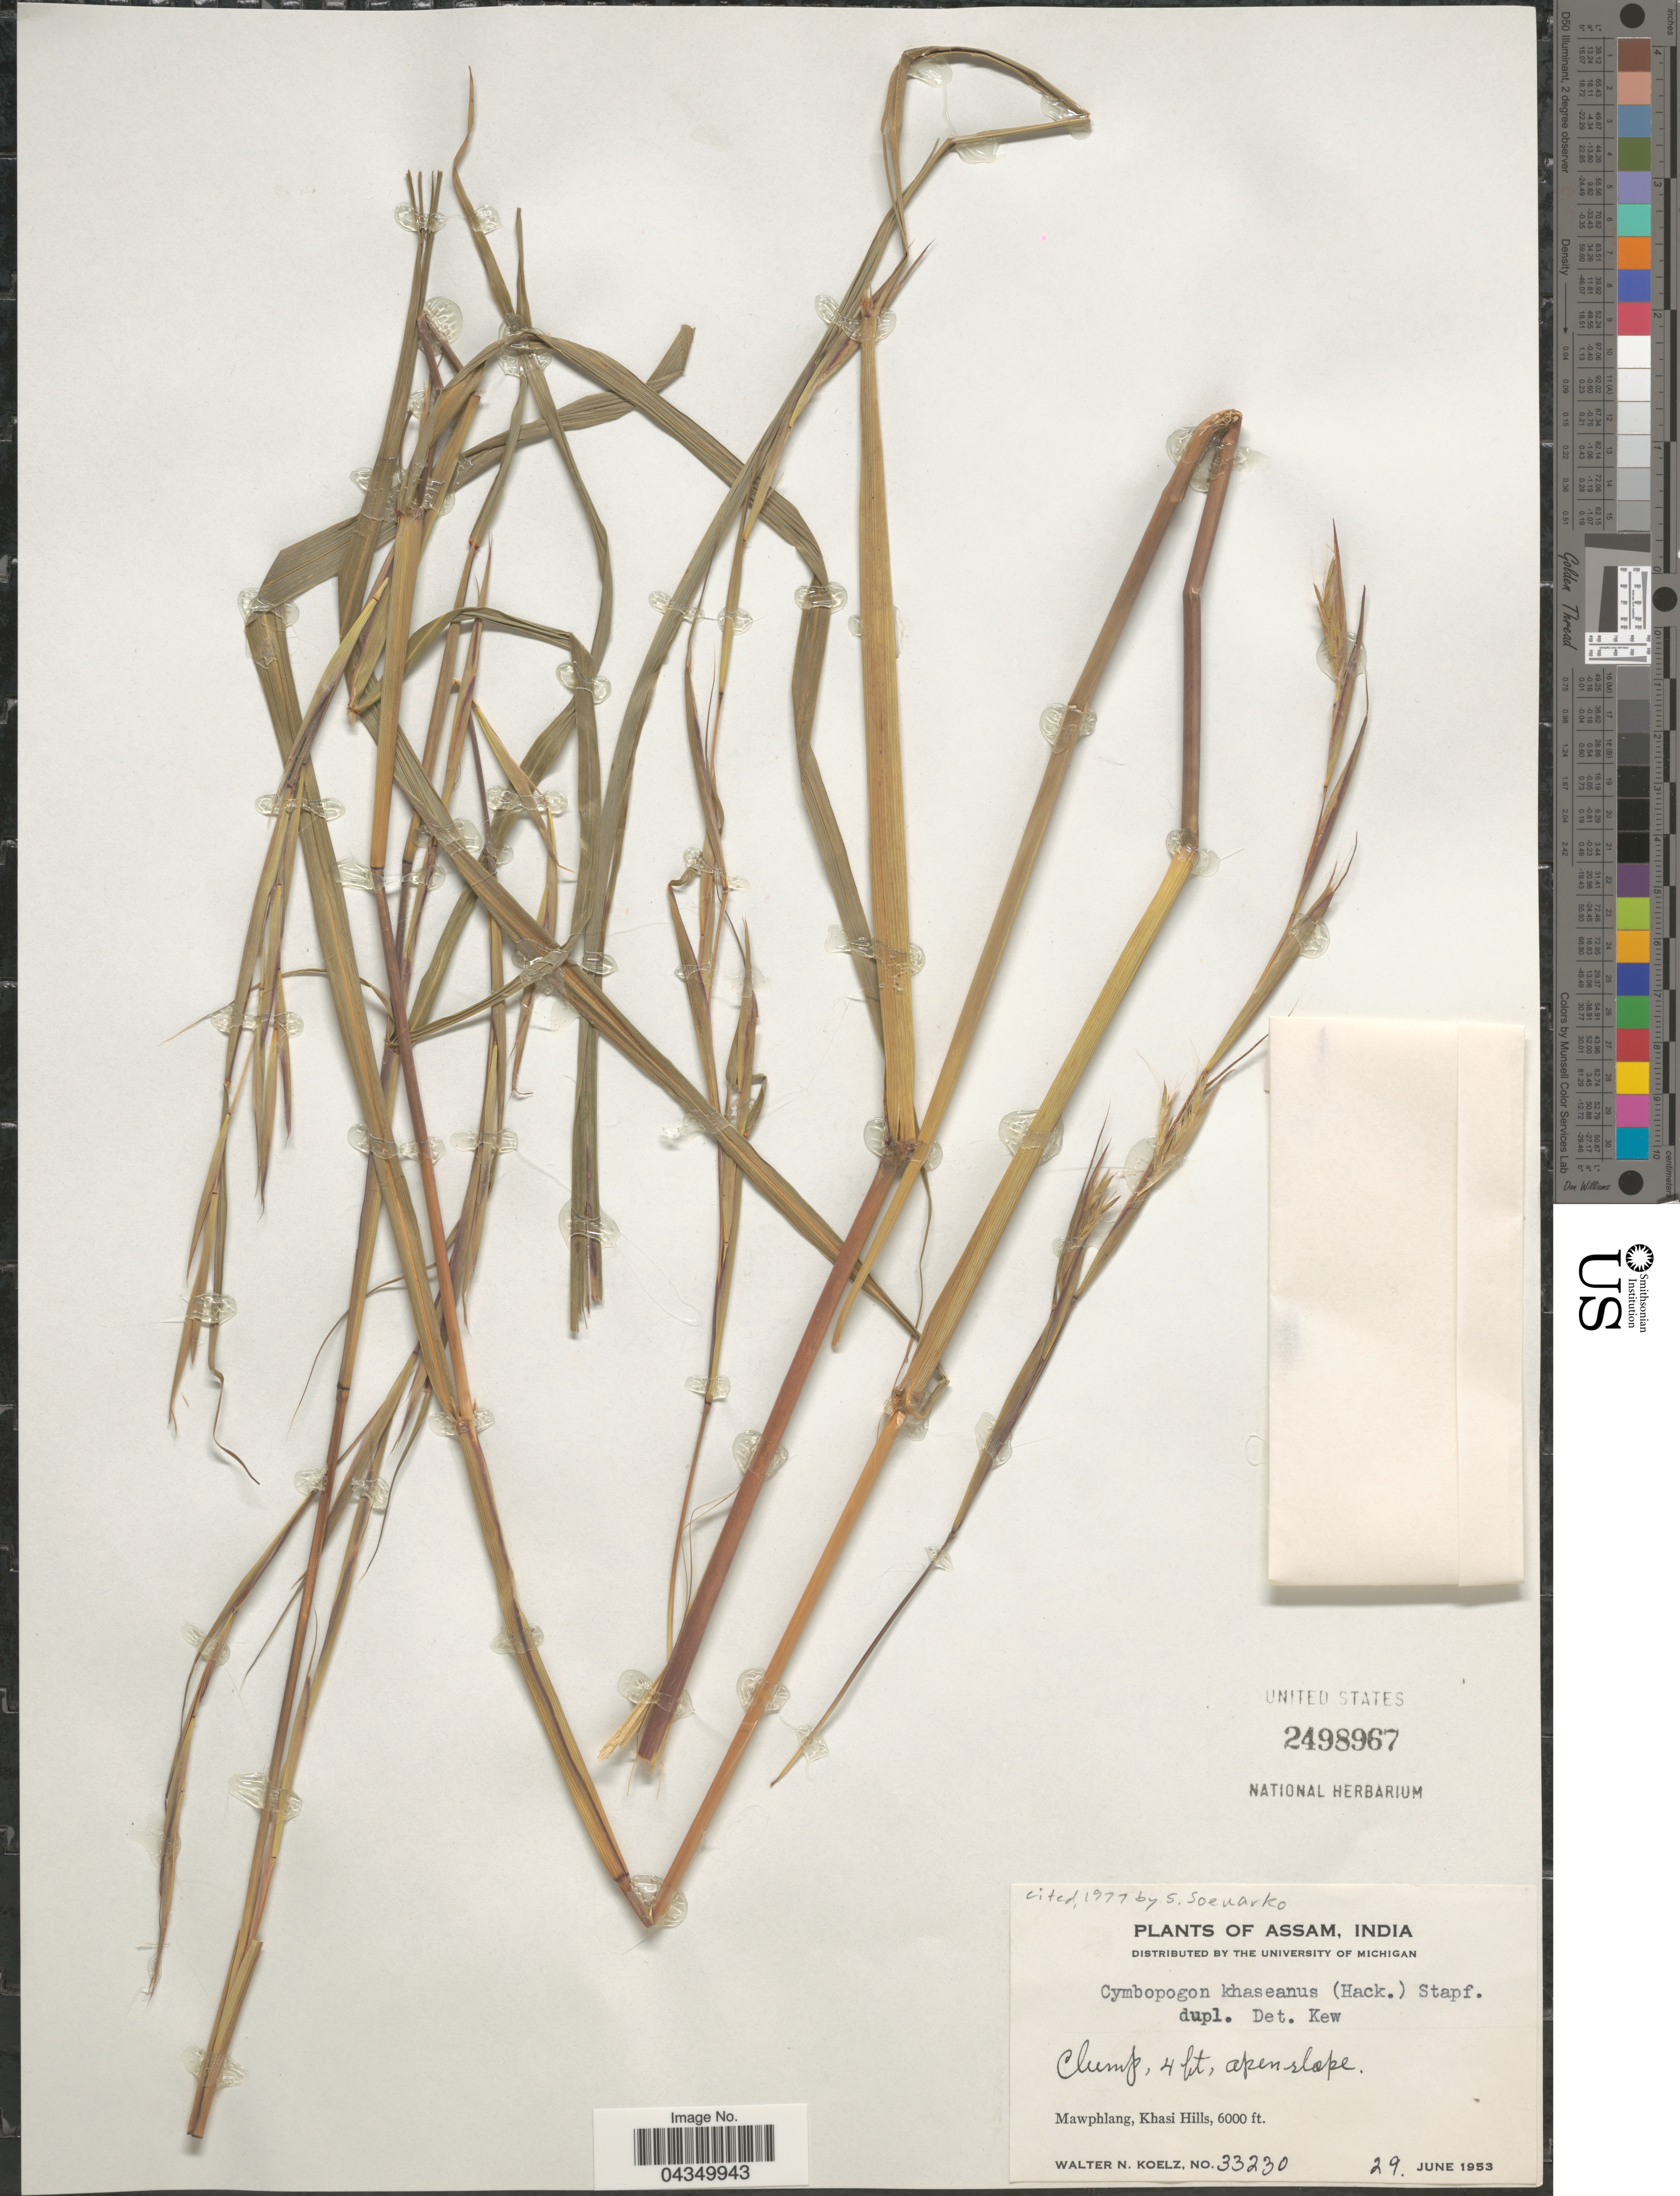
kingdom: Plantae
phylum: Tracheophyta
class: Liliopsida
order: Poales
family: Poaceae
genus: Cymbopogon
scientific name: Cymbopogon khasianus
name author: (Hack.) Stapf ex Bor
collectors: W. N. Koelz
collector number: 33230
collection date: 1953-06-29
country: India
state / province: Meghalaya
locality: Mawphlang, Khasi Hills.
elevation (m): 1829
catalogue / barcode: US 2498967